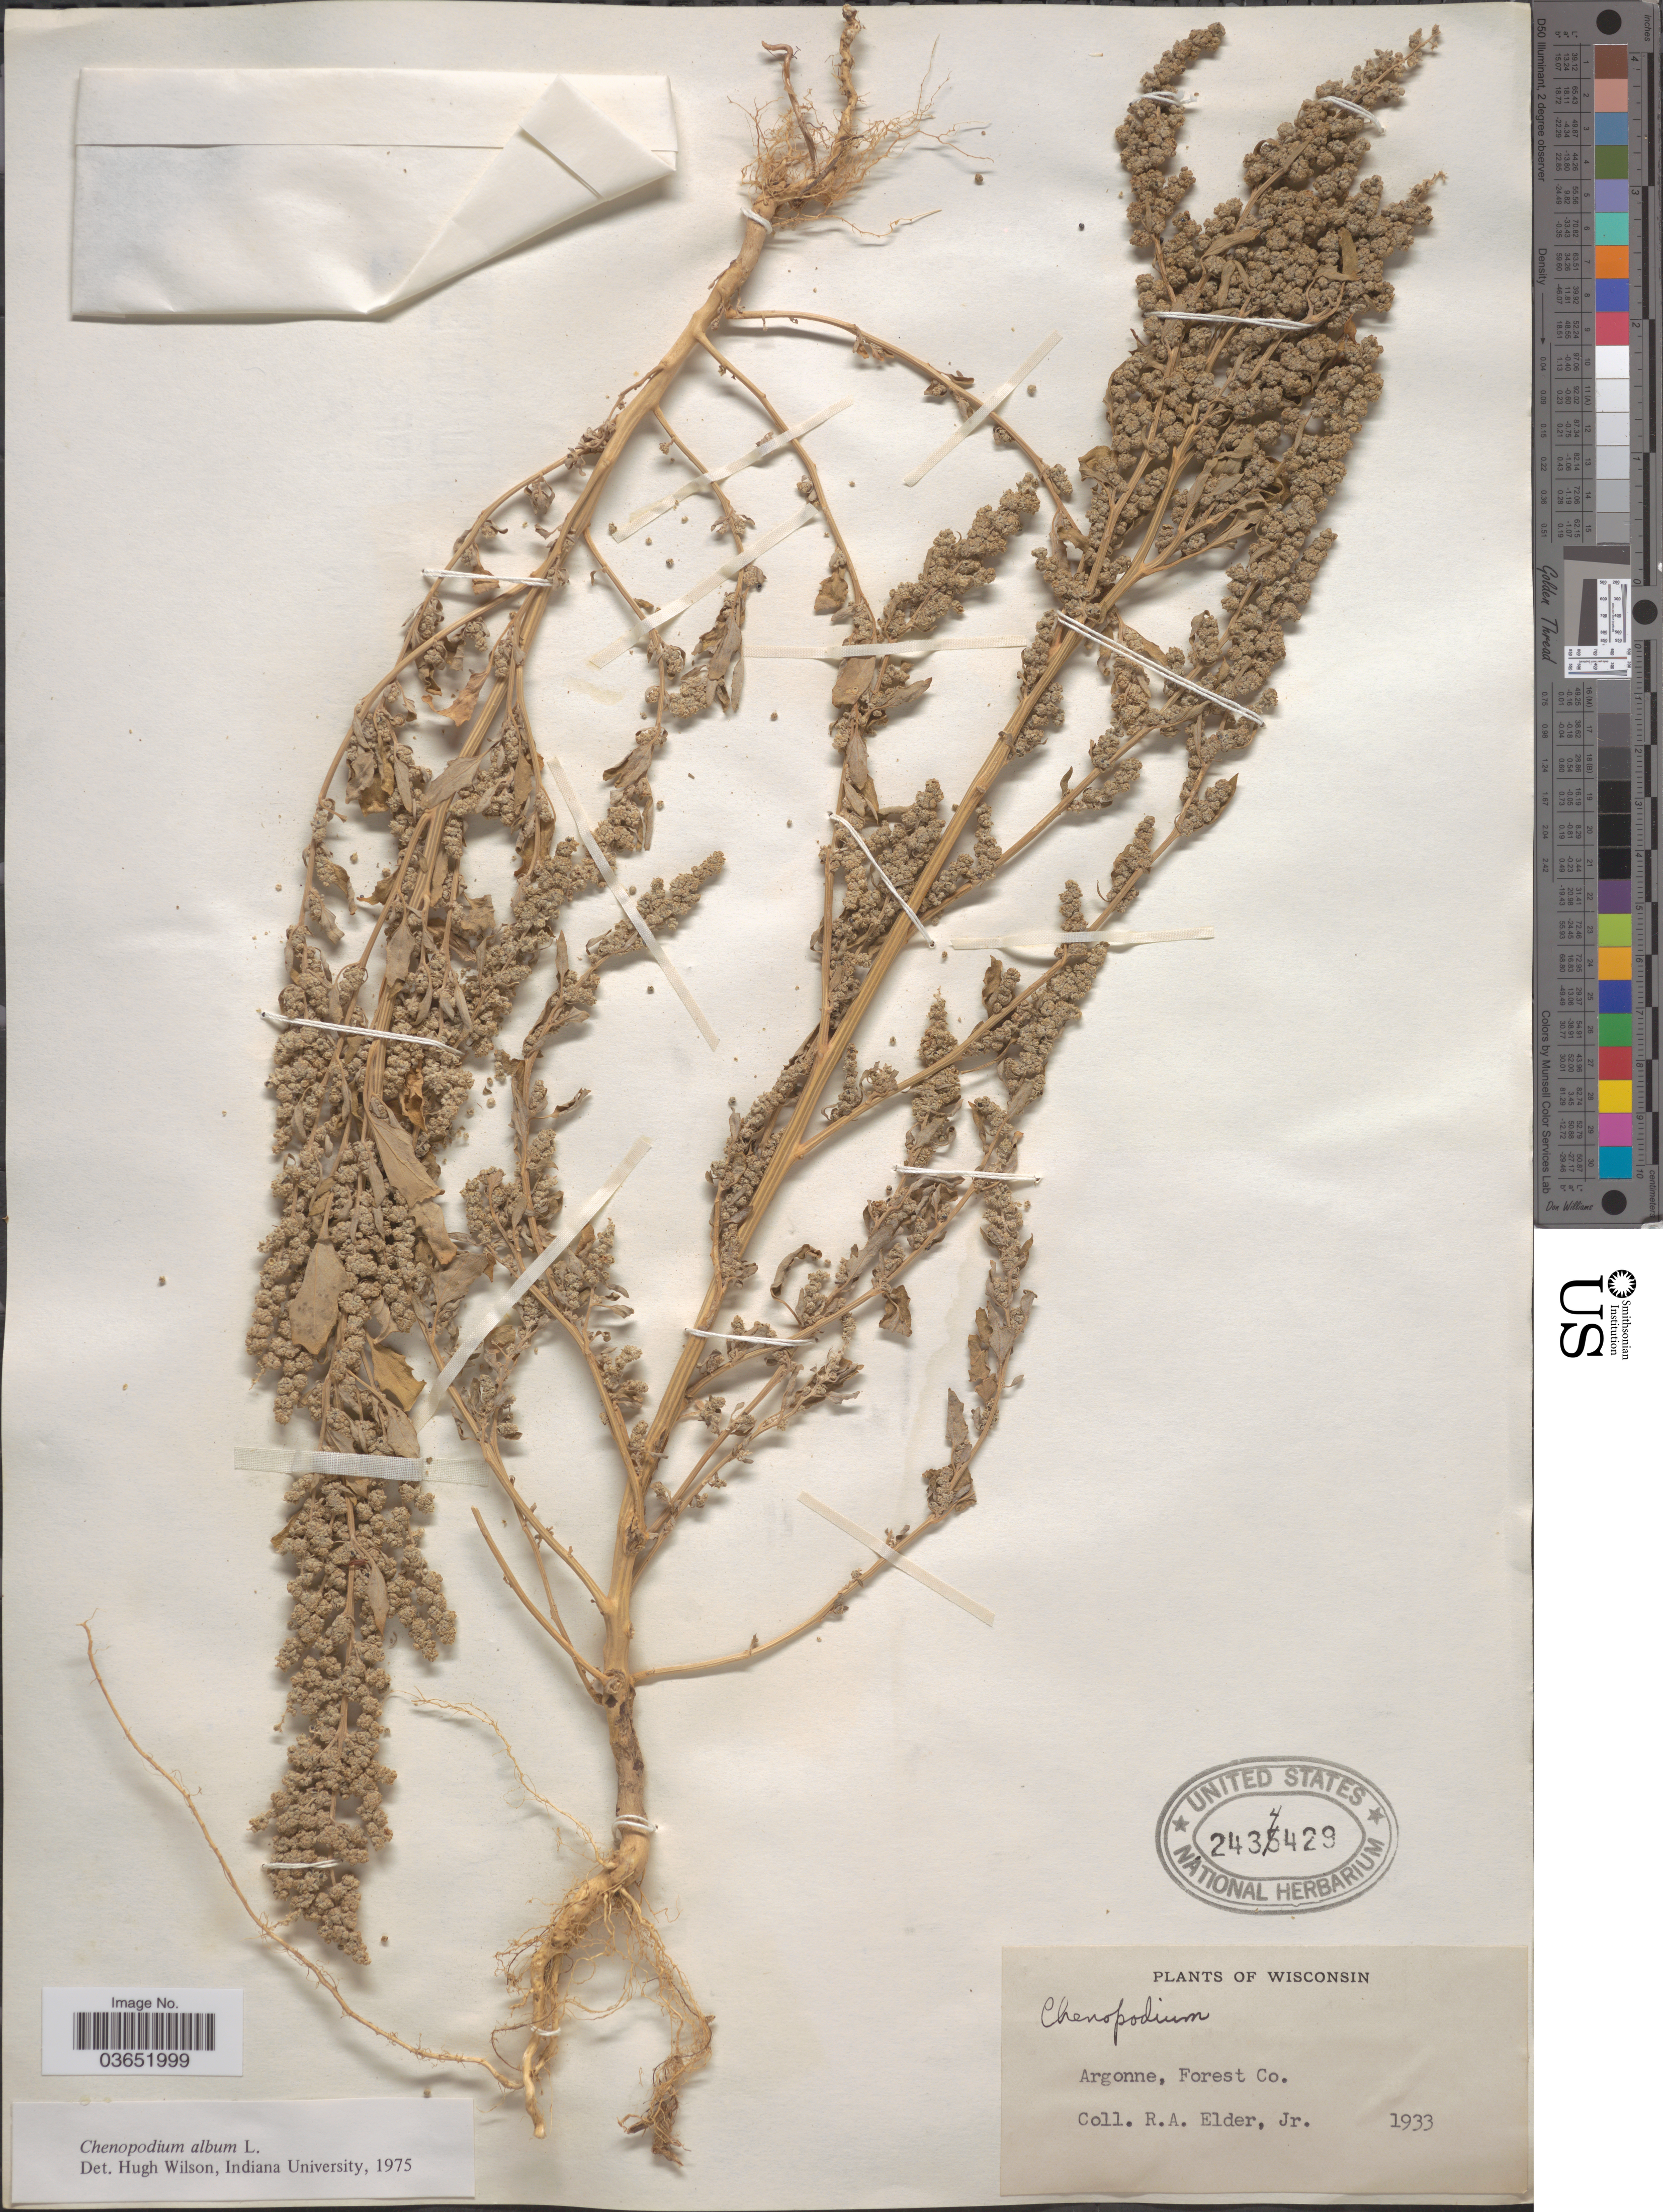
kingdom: Plantae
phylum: Tracheophyta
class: Magnoliopsida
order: Caryophyllales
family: Amaranthaceae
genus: Chenopodium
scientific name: Chenopodium album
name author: L.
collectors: R. Elder Jr.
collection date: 1933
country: United States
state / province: Wisconsin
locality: Argonne, Forest Co.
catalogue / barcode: US 2434429